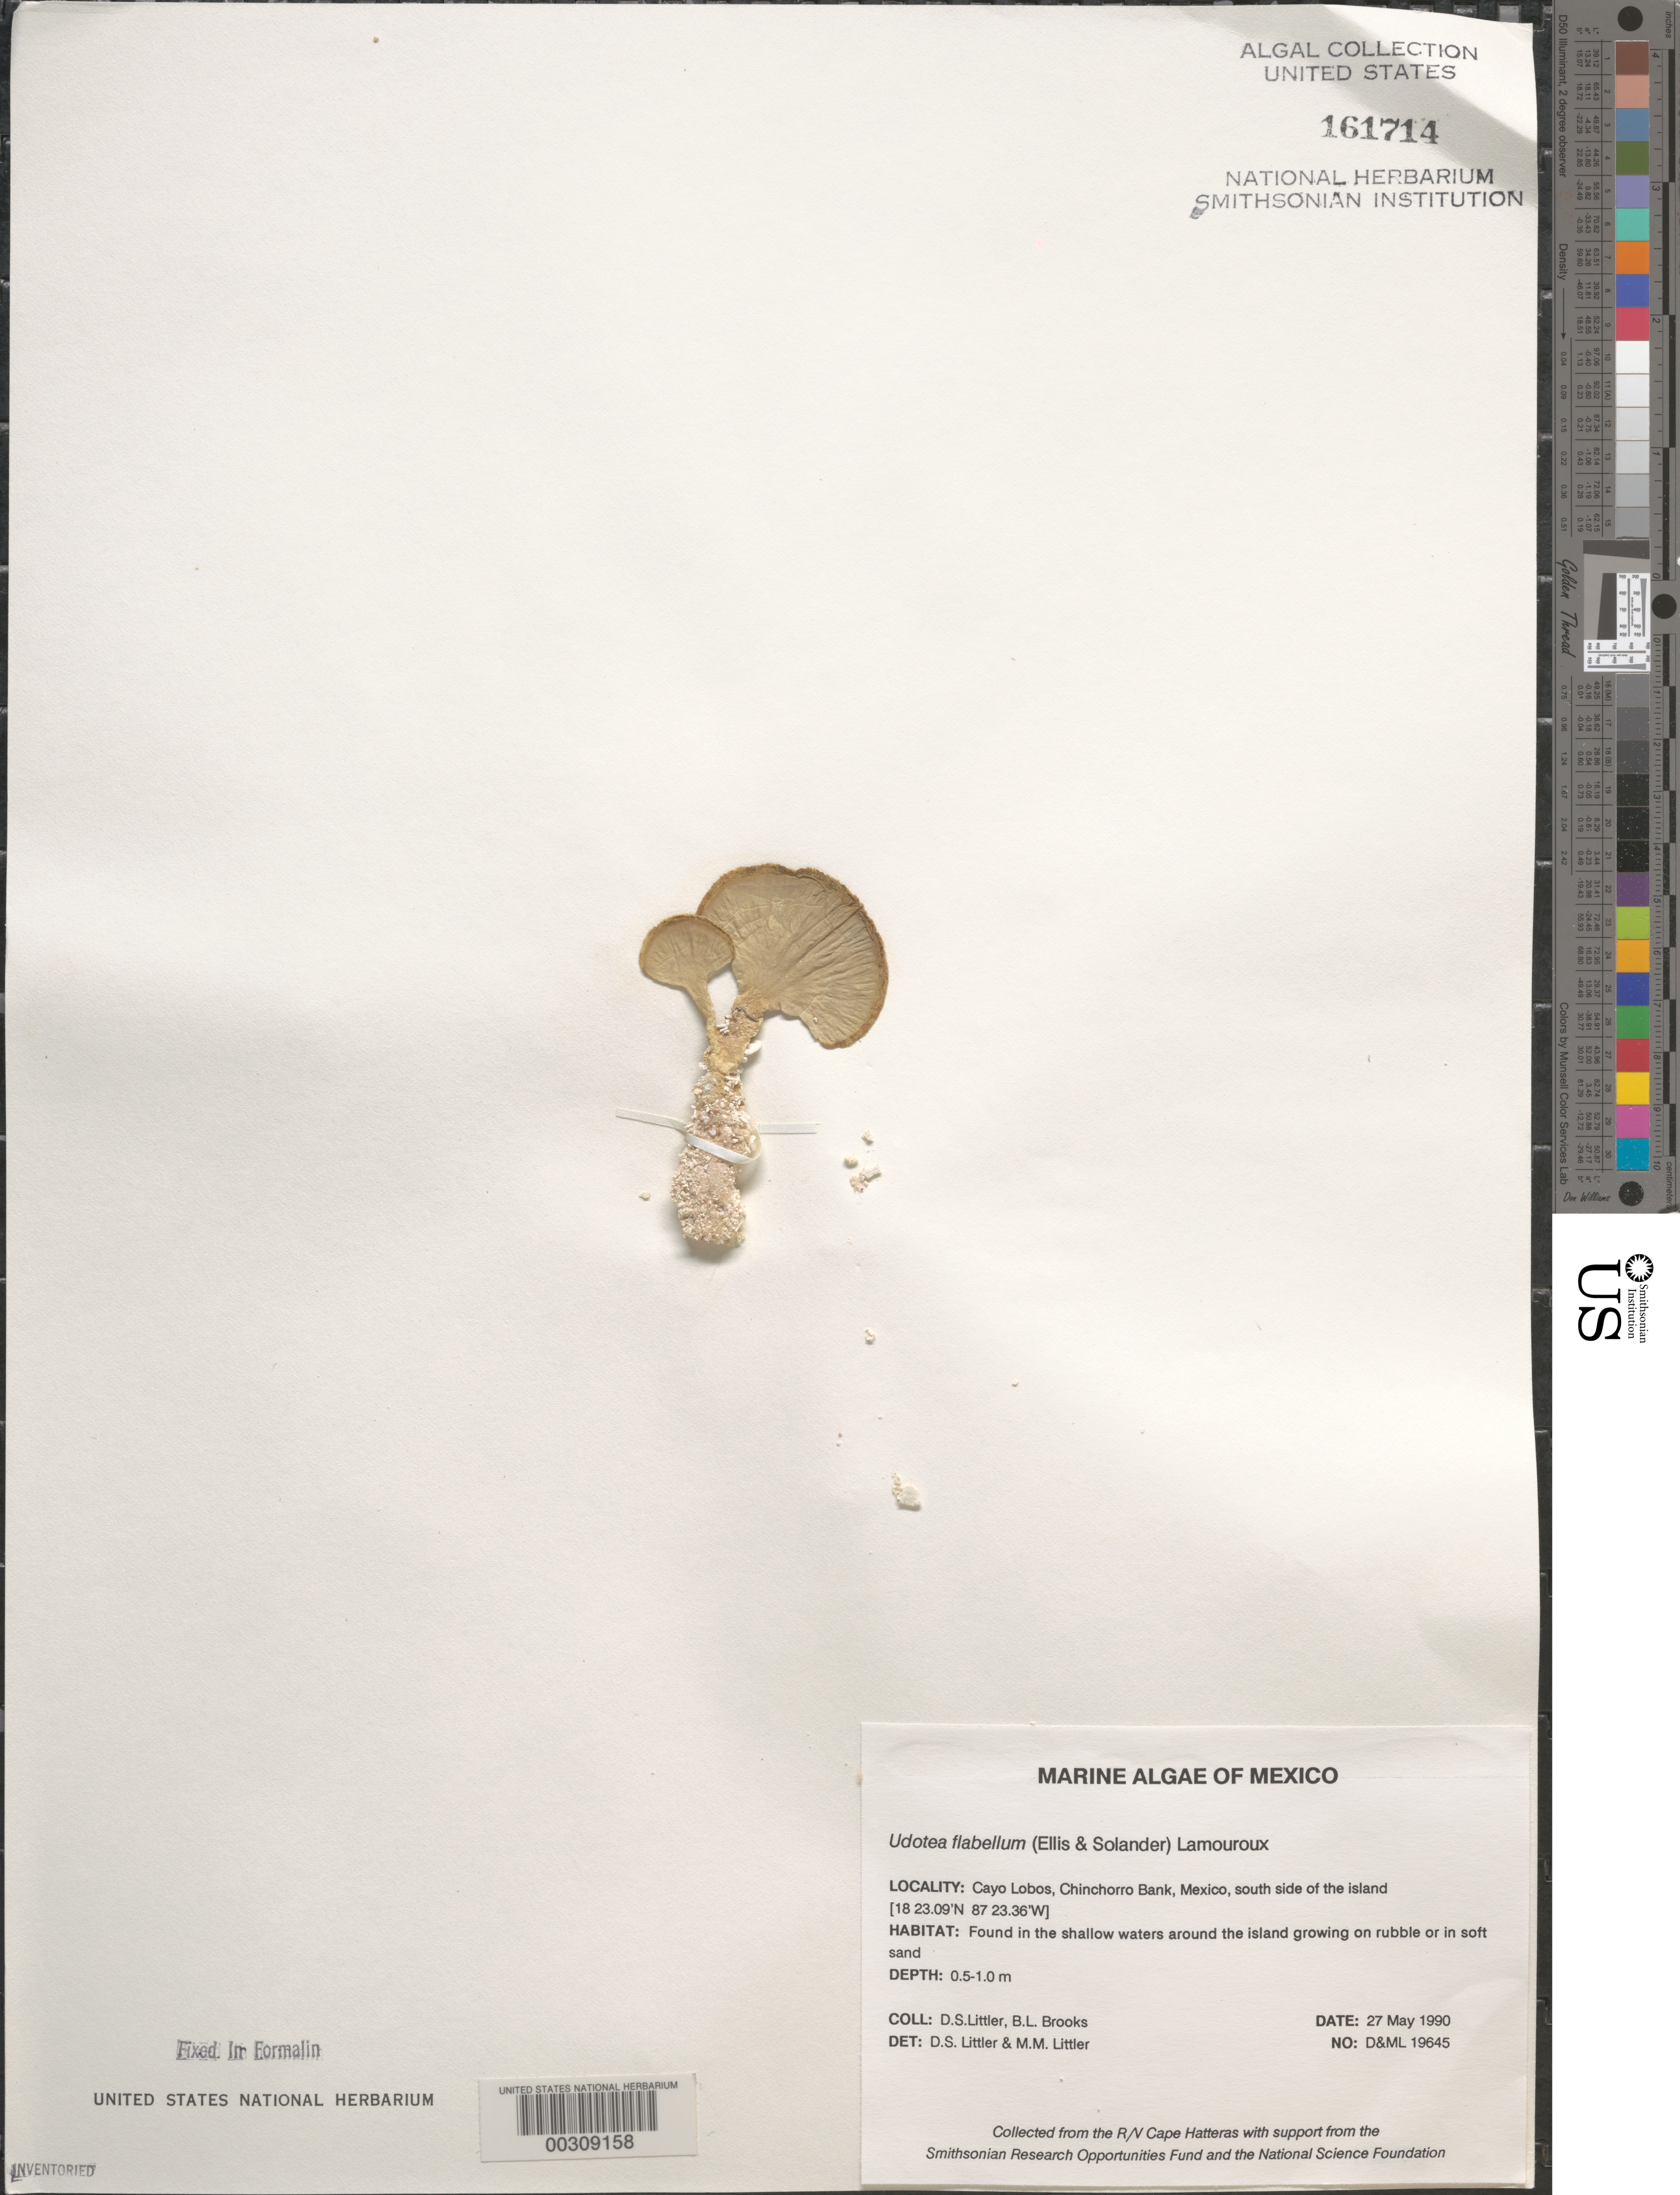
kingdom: Plantae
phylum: Chlorophyta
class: Ulvophyceae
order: Bryopsidales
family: Udoteaceae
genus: Udotea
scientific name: Udotea flabellum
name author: (J. Ellis & Sol.) M. Howe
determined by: Littler, D. S.; Littler, M. M.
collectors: D. S. Littler & B. Brooks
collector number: D&ML 19645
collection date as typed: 27 May 1990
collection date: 1990-05-27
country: Mexico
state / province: Quintana Roo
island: Cayo Lobos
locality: Chinchorro Bank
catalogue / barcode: US 161714